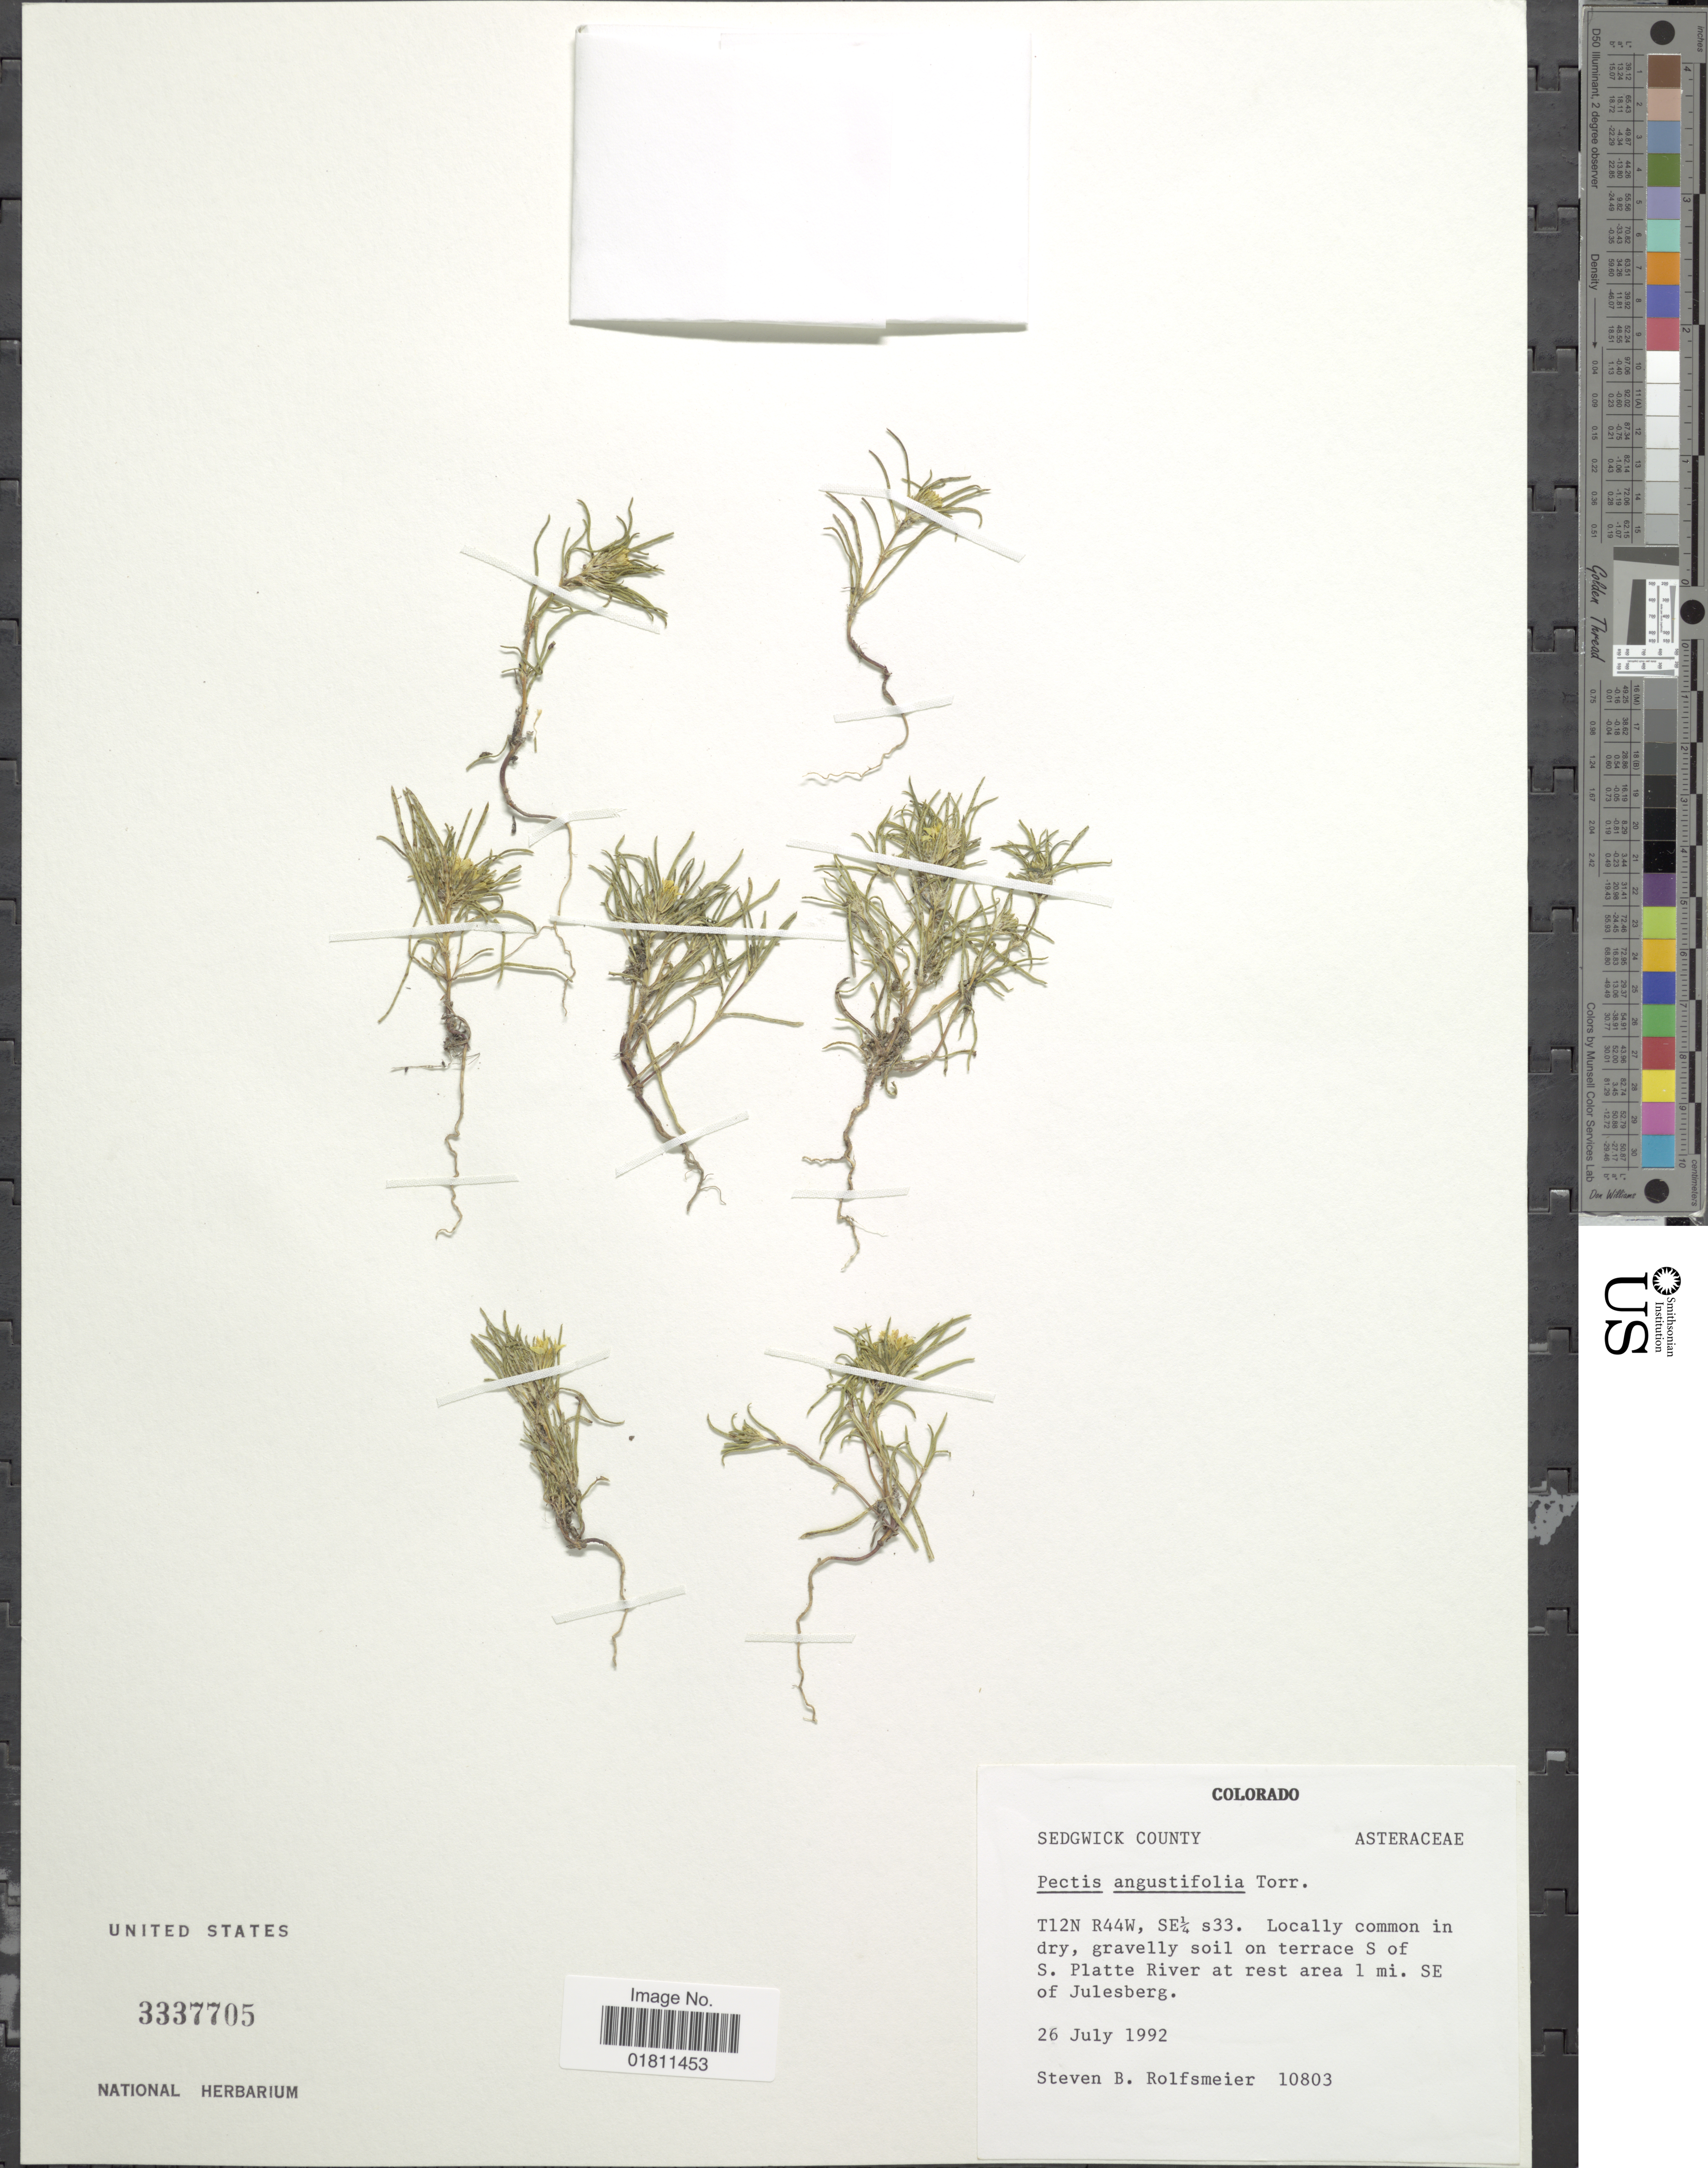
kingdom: Plantae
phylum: Tracheophyta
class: Magnoliopsida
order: Asterales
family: Asteraceae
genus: Pectis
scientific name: Pectis angustifolia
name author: Torr.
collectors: S. Rolfsmeier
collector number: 26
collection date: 1992-07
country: United States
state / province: Colorado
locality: Colorado. T12N R44W, SE¼ s33. gravelly soil on terrace S of S. Platte River at rest area 1 mi. SE of Julesberg.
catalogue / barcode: US 3337705